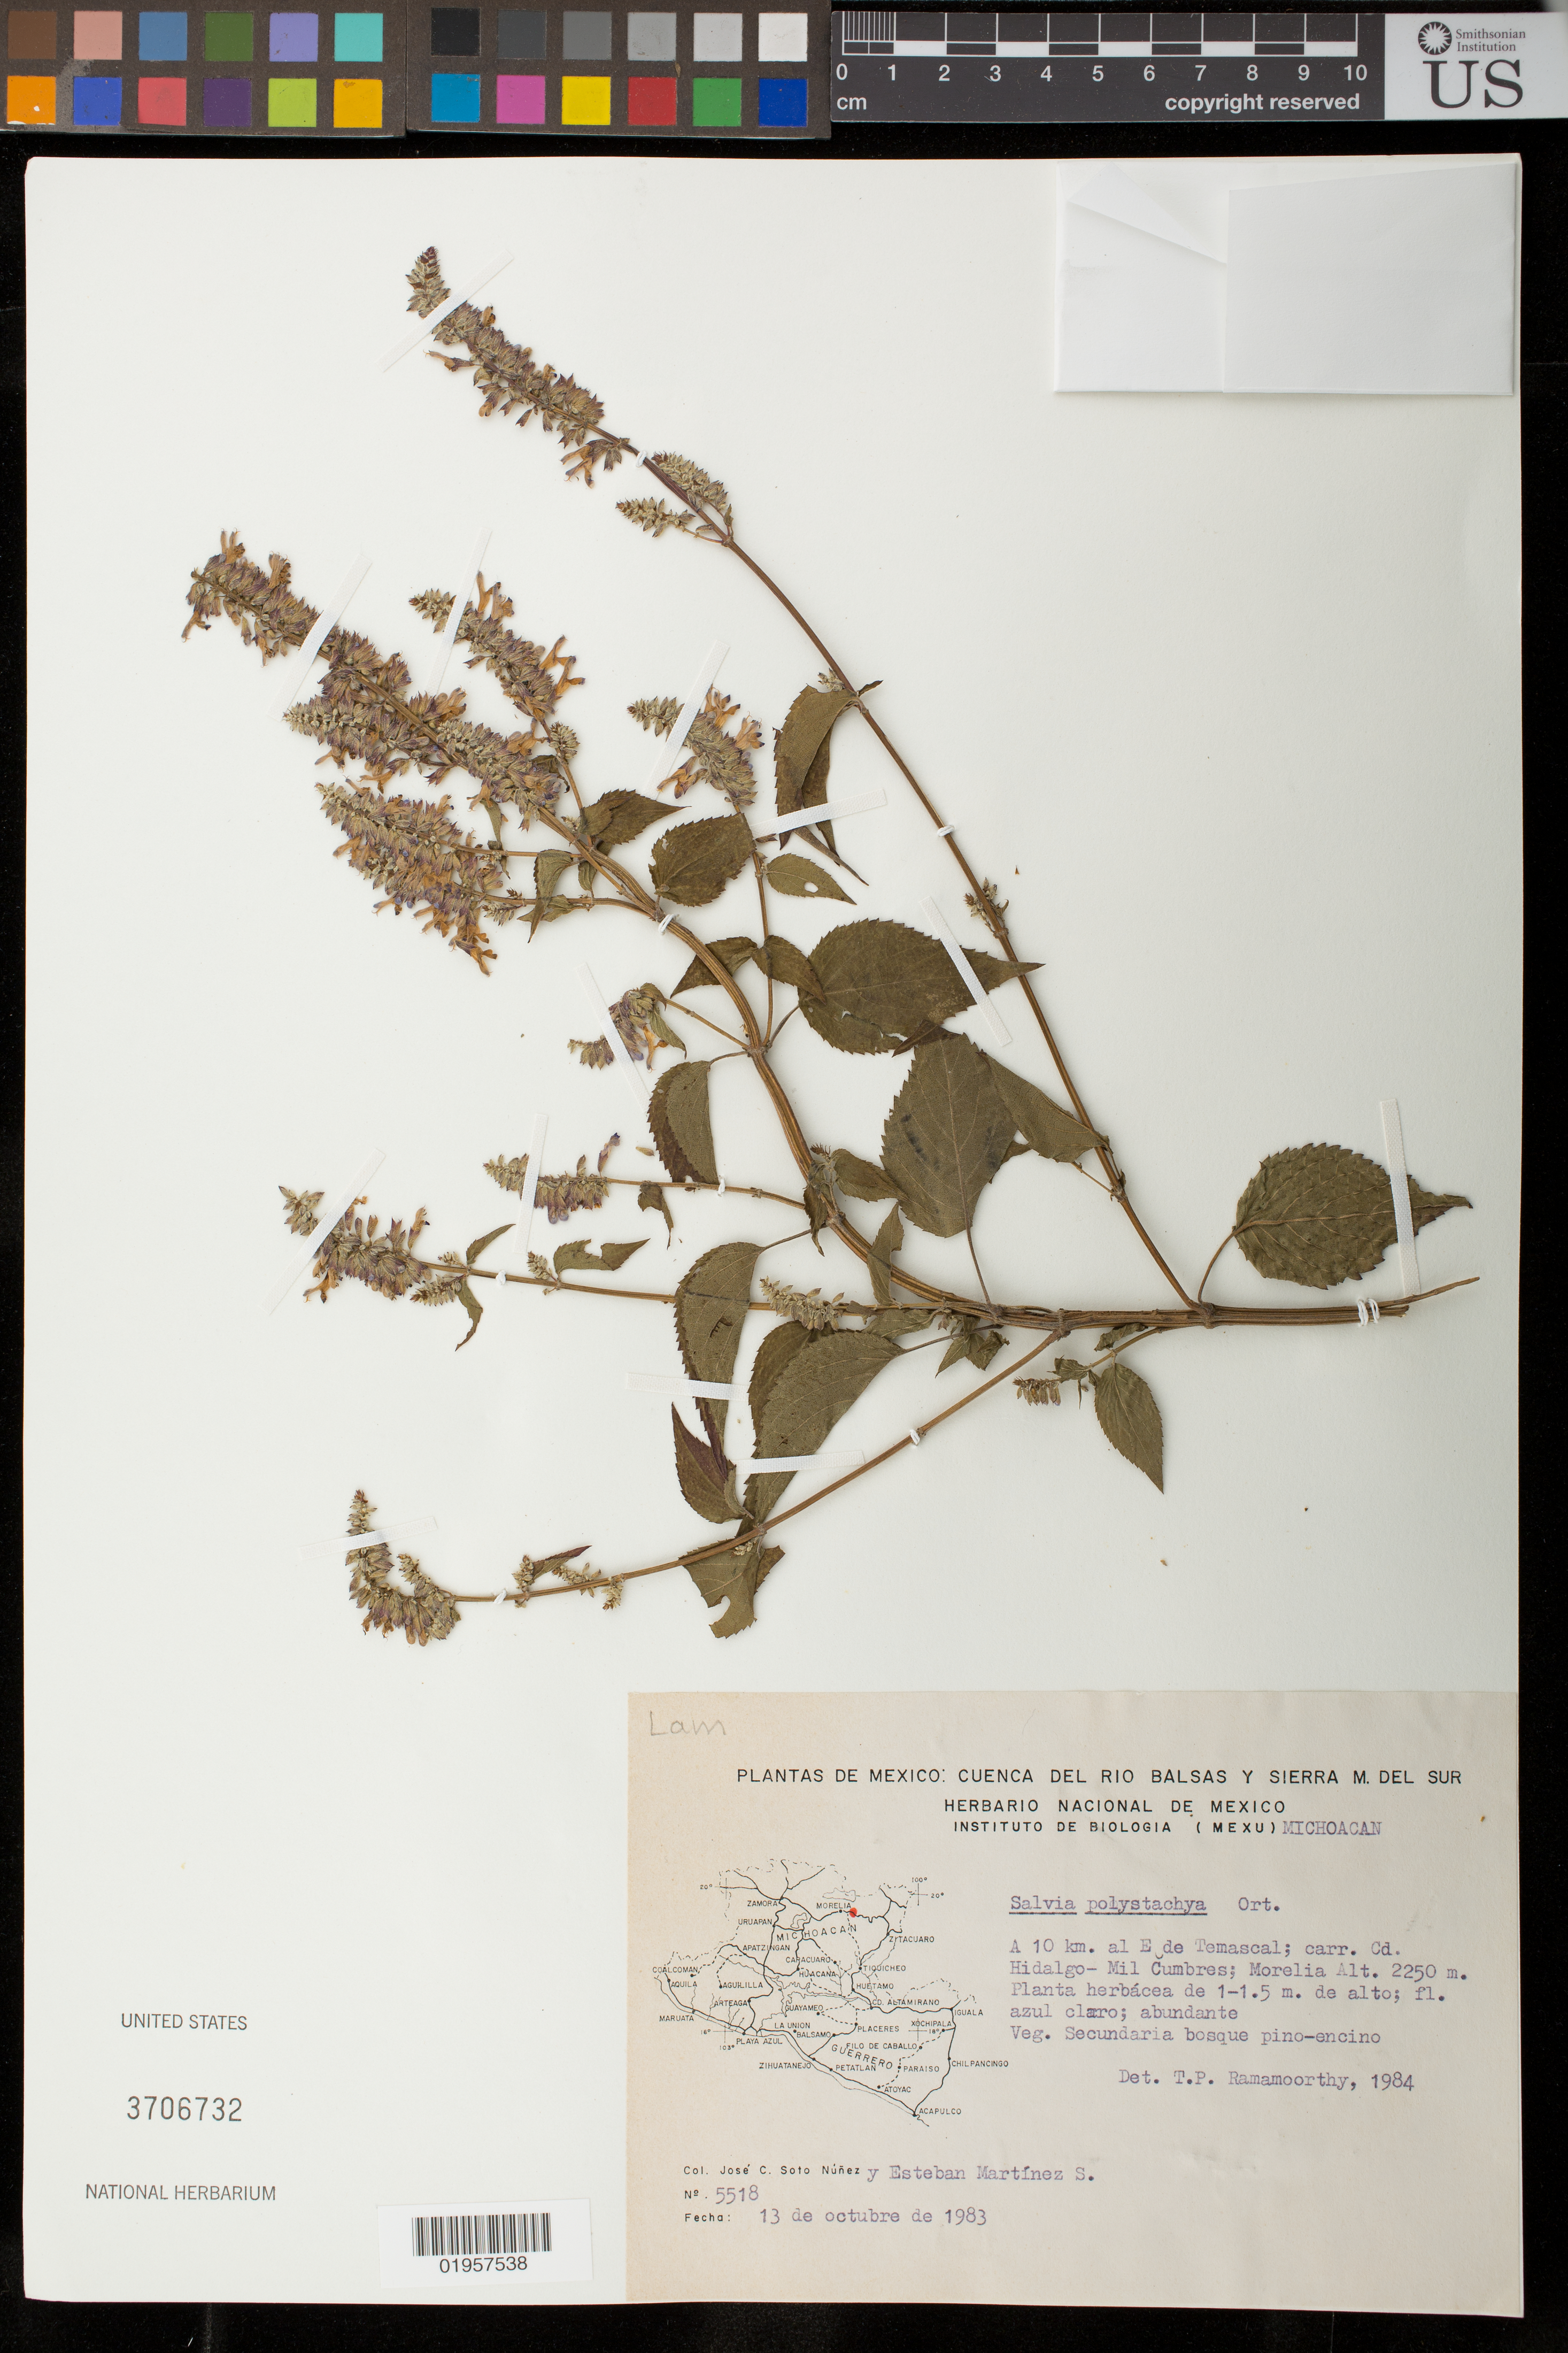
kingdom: Plantae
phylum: Tracheophyta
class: Magnoliopsida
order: Lamiales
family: Lamiaceae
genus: Salvia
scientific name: Salvia polystachya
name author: Ort.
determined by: Ramamoorthy, T. P.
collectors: J. C. Soto Núñez & E. Martínez S.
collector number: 5518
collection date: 1983-10-13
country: Mexico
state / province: Michoacán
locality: Temascal, 10 km al E; carr. Cd. Hidalgo - Mil Cumbres; Morelia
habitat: Secundaria bosque pino-encino; abundante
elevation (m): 2250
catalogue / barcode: US 3706732